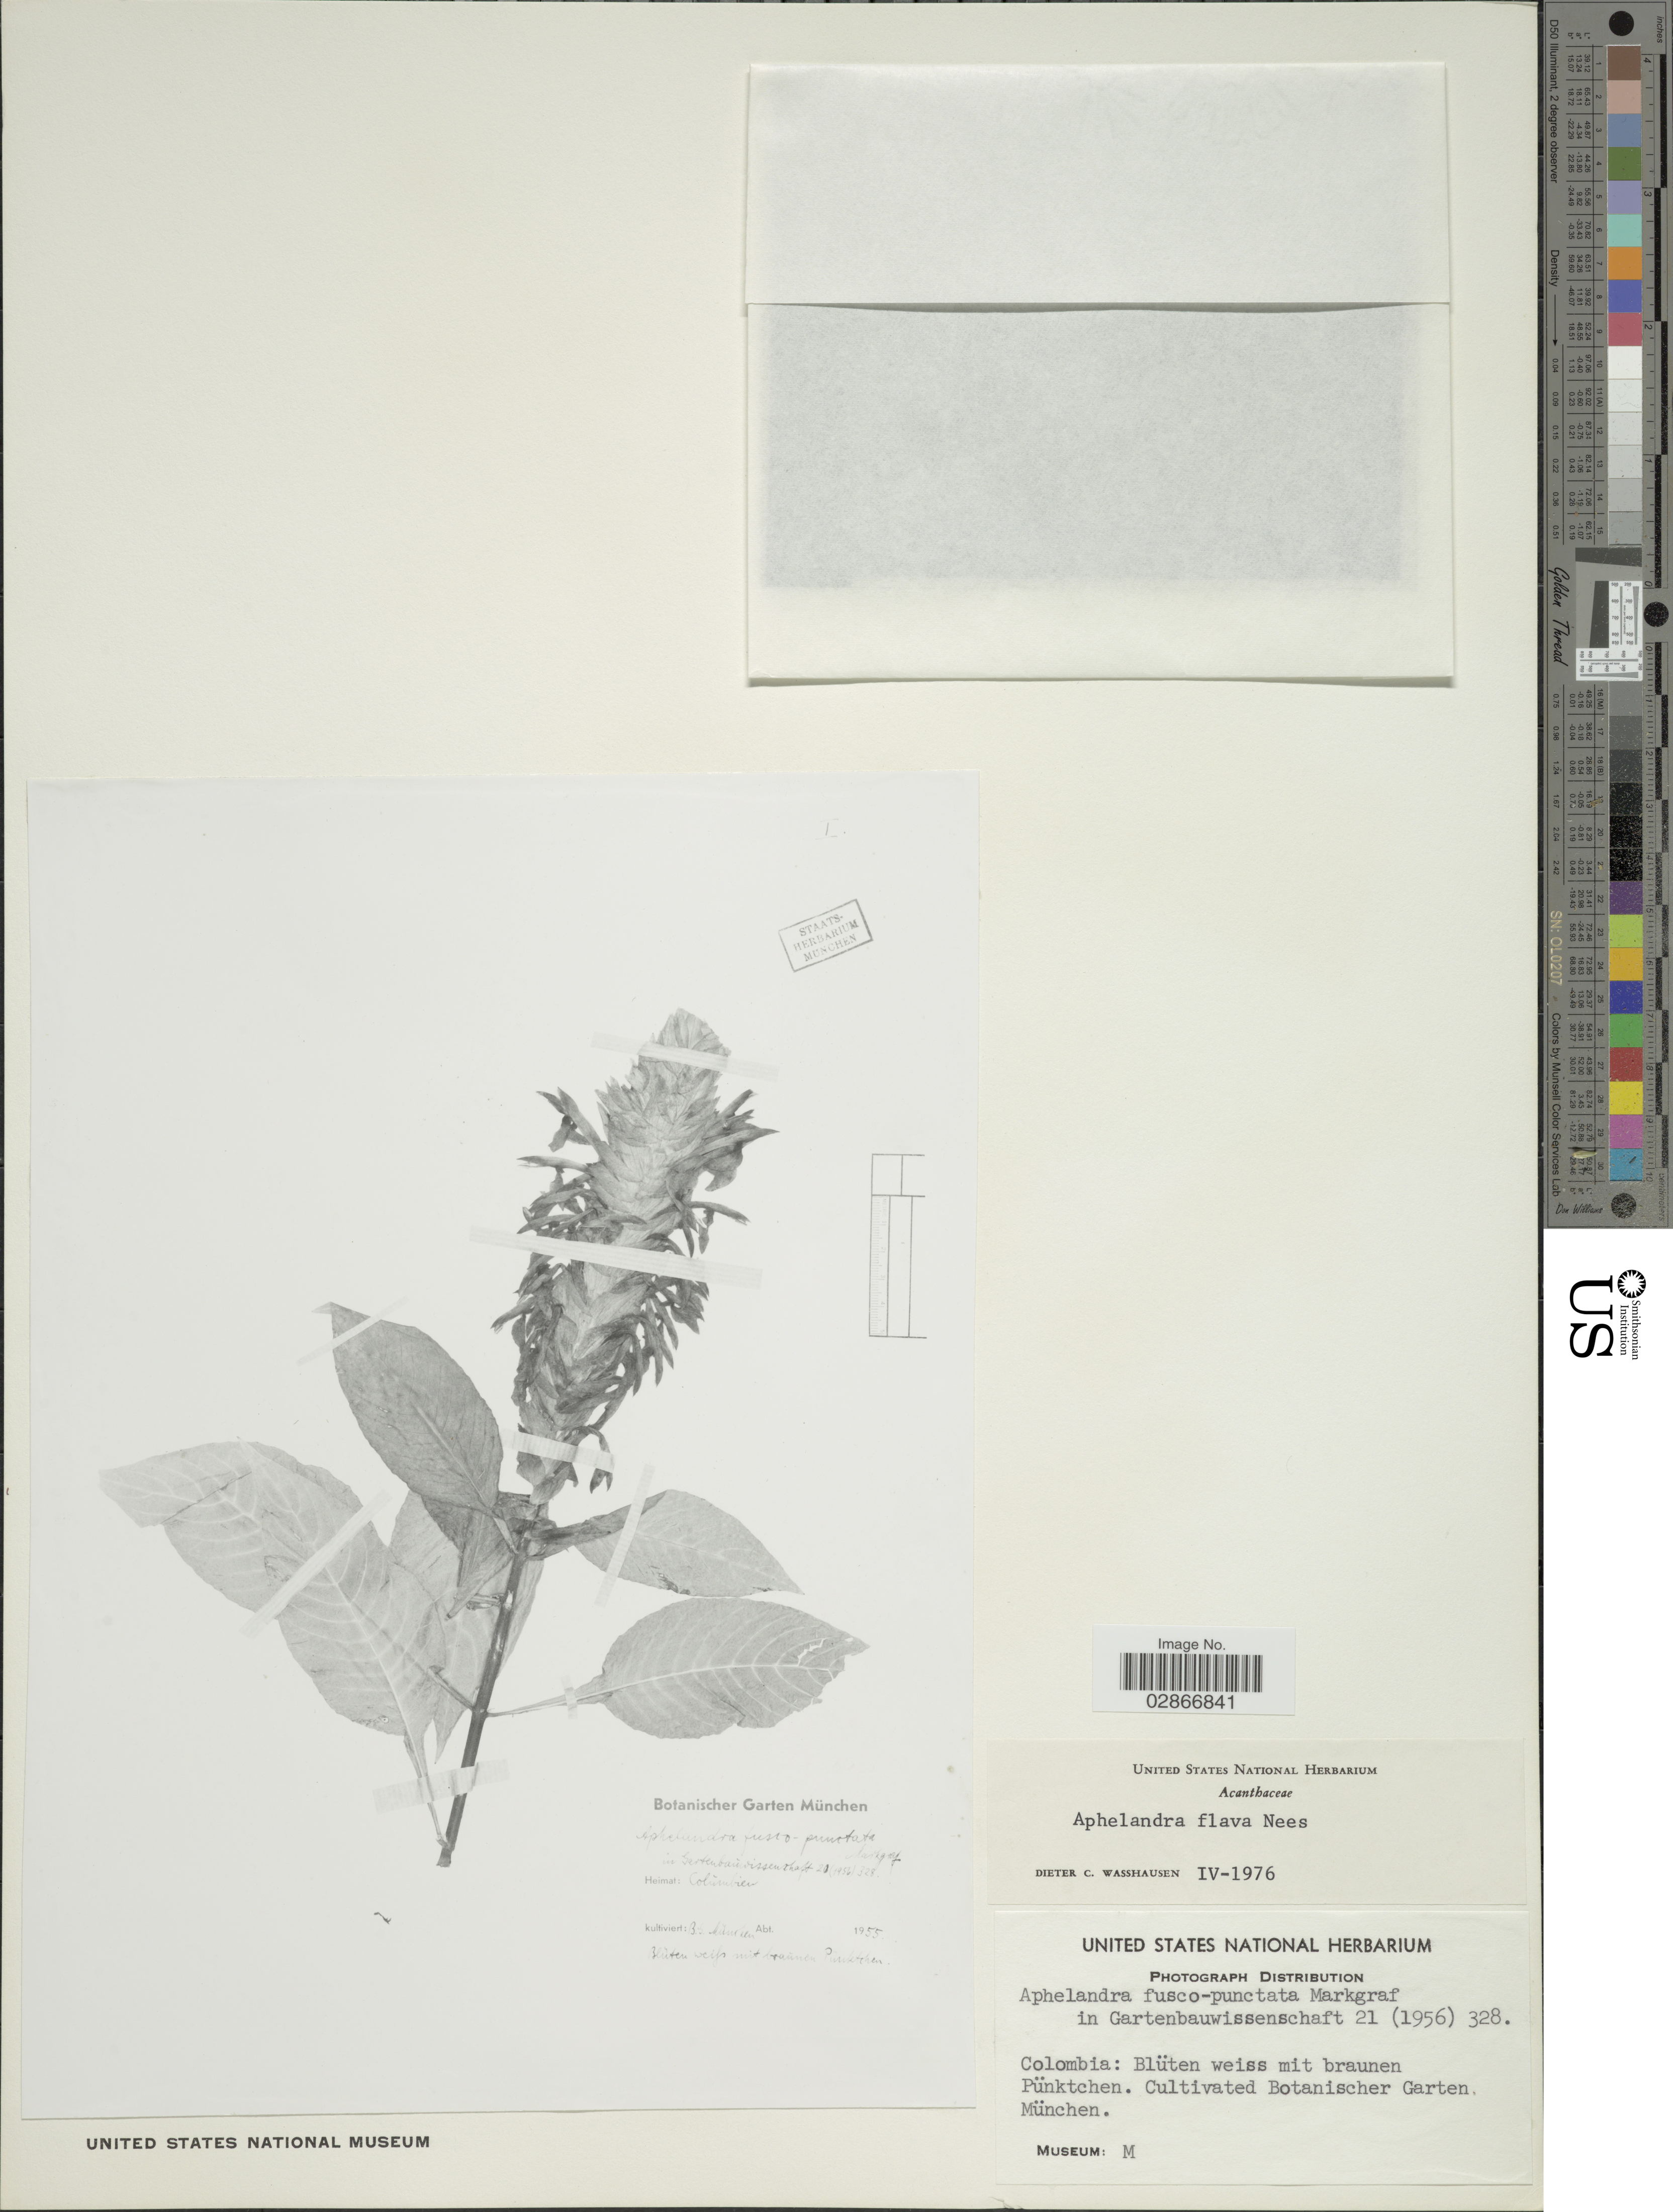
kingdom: Plantae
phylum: Tracheophyta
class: Magnoliopsida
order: Lamiales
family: Acanthaceae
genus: Aphelandra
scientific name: Aphelandra flava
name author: Nees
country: Colombia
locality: Blüten weiss mit braunen Pünktchen. Cultivated Botanischer Garten München.